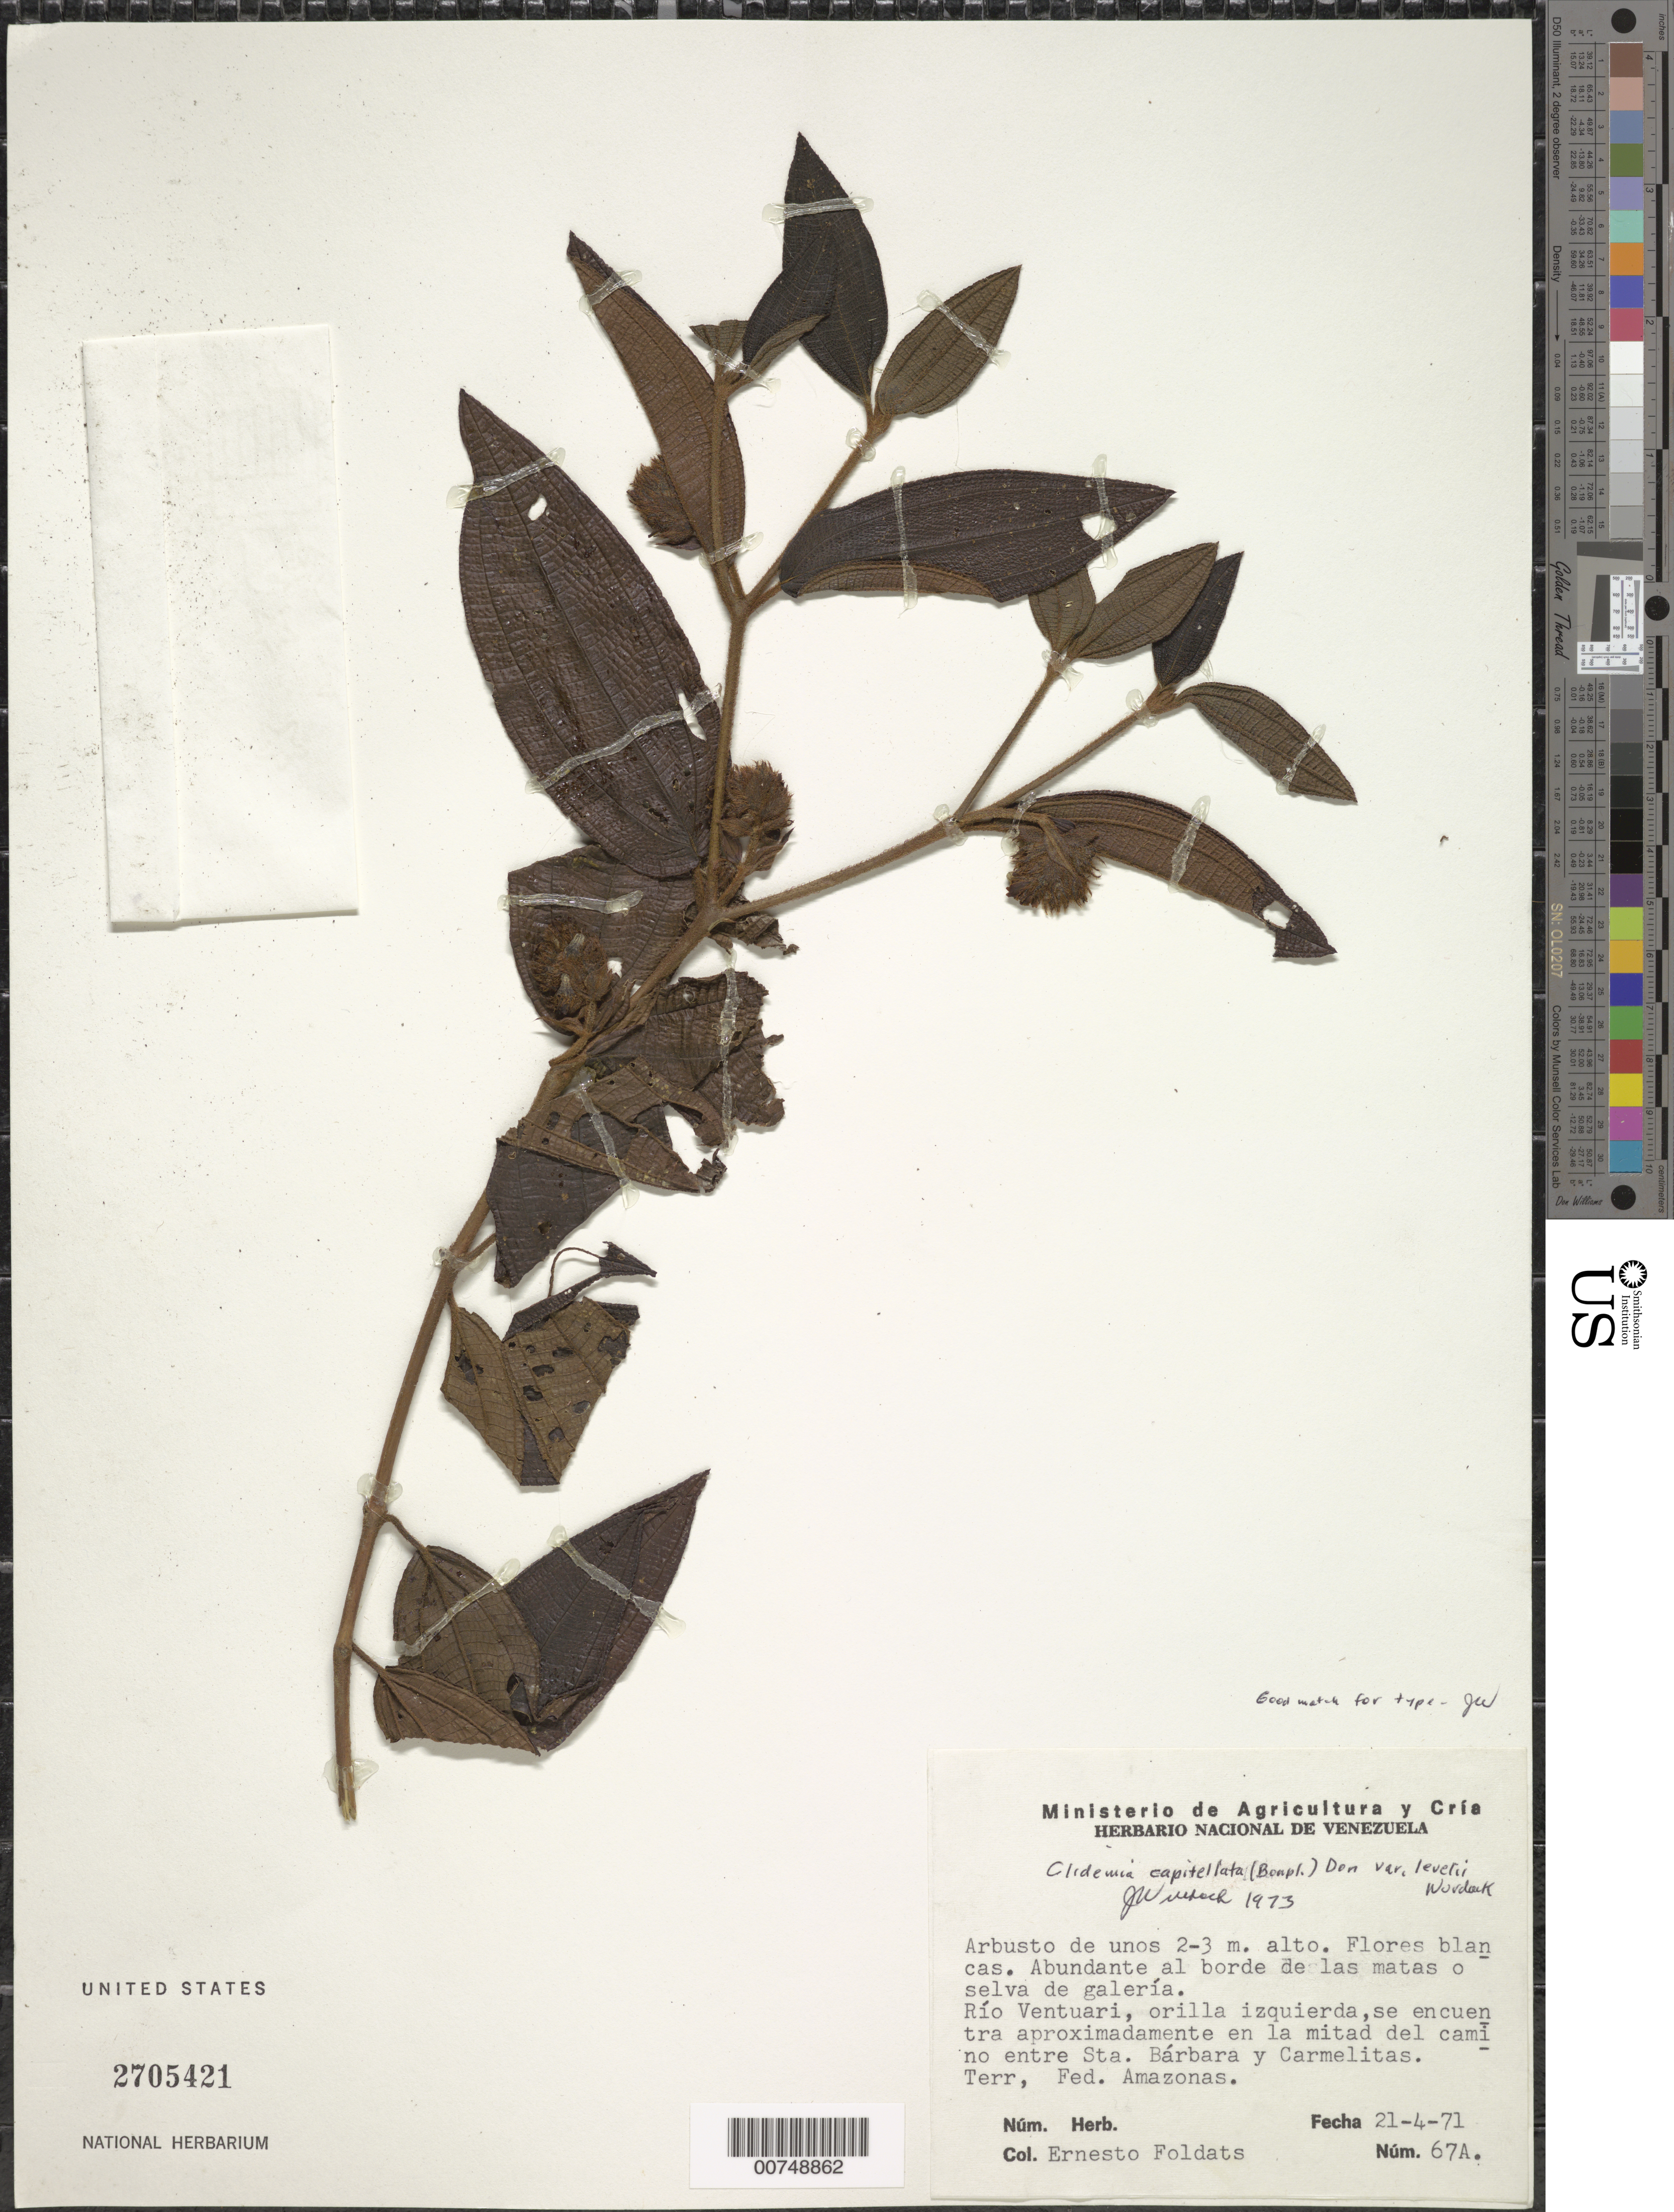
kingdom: Plantae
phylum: Tracheophyta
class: Magnoliopsida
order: Myrtales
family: Melastomataceae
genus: Clidemia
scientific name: Clidemia capitellata var. levelii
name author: Wurdack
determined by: Wurdack, John J., (US), US (UNITED STATES)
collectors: E. Foldats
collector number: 67 A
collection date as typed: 21-Apr-71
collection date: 1971-04-21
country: Venezuela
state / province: Amazonas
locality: Río Ventuari, orilla izquierda, camino entre Sta. Barbara y Carmelitas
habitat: Borde de las matas o selva de galeria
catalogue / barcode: US 2705421